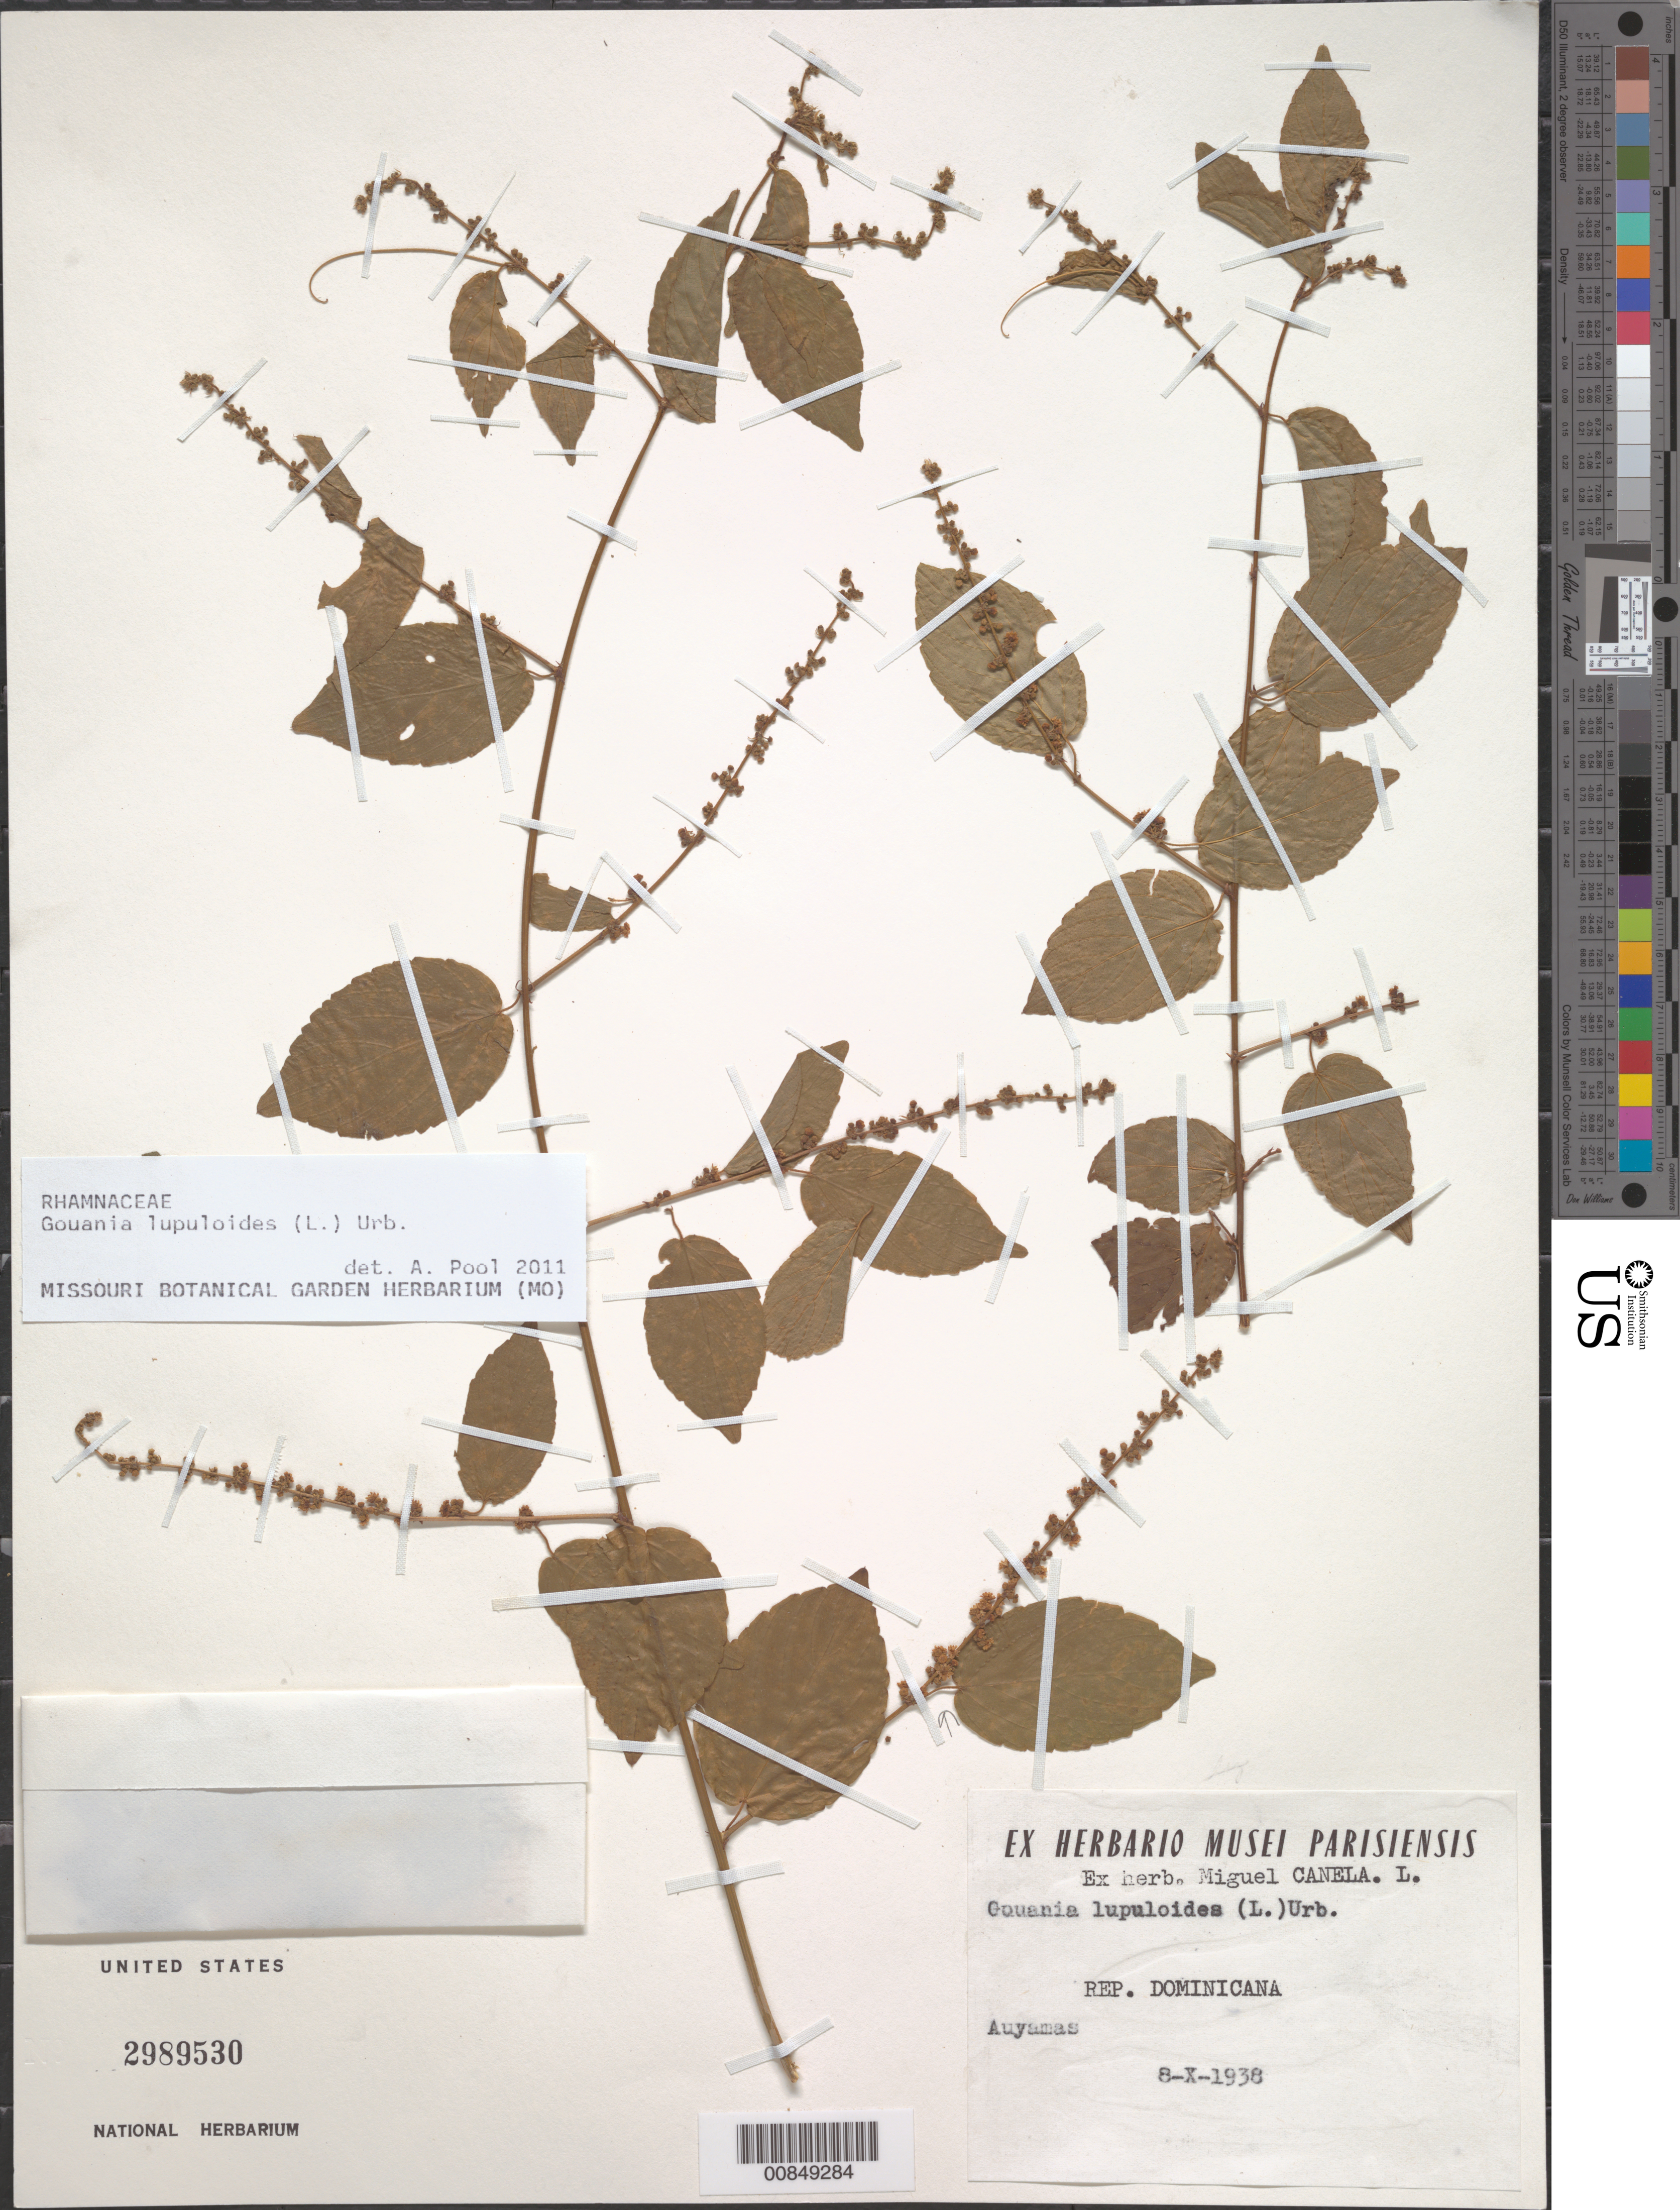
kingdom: Plantae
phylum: Tracheophyta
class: Magnoliopsida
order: Rosales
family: Rhamnaceae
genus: Gouania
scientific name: Gouania lupuloides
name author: (L.) Urb.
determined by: Pool, A., (MO), Missouri Botanical Garden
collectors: M. Canela Lazaro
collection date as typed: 08 Oct 1938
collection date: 1938-10-08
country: Dominican Republic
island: Hispaniola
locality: Auyamas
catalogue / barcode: US 2989530